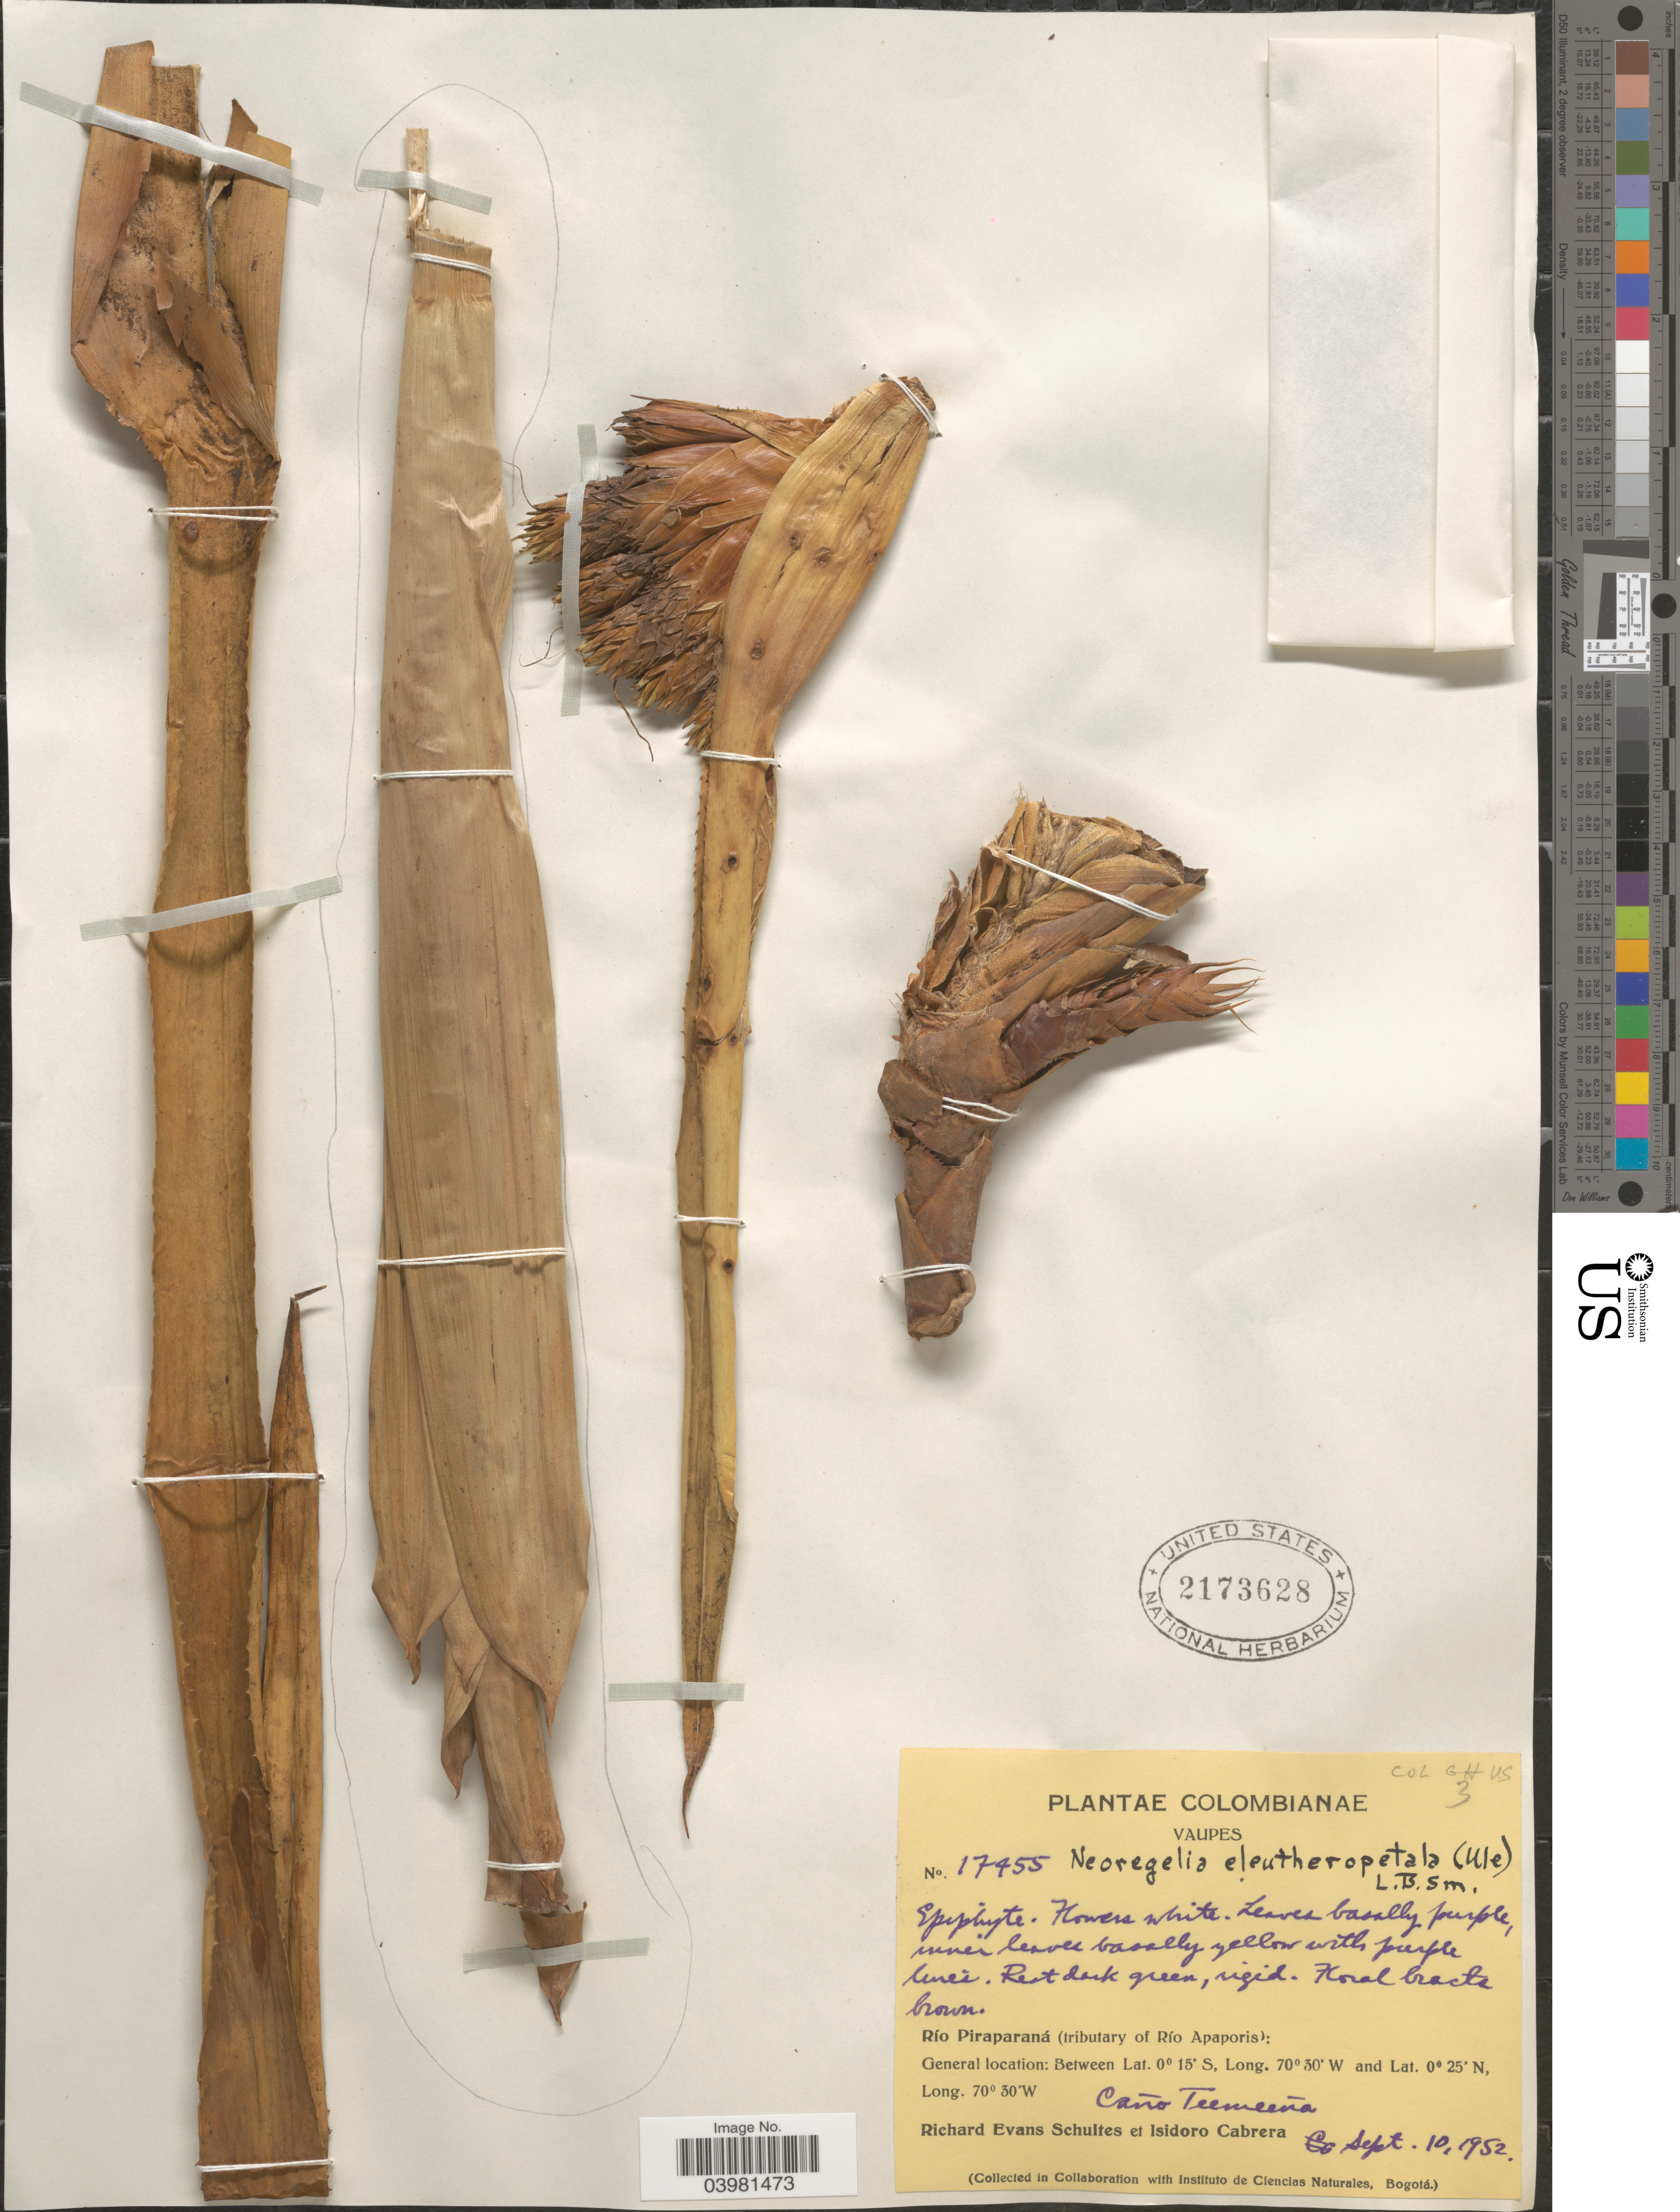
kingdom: Plantae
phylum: Tracheophyta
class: Liliopsida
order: Poales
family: Bromeliaceae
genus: Neoregelia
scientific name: Neoregelia eleutheropetala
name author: (Ule) L.B. Sm.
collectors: R. E. Schultes & I. Cabrera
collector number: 17455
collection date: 1952-09-10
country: Colombia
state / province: Vaupés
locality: Río Piraparaná (tributary of Río Apaporis). Caño Teemeeña.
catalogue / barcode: US 2173628